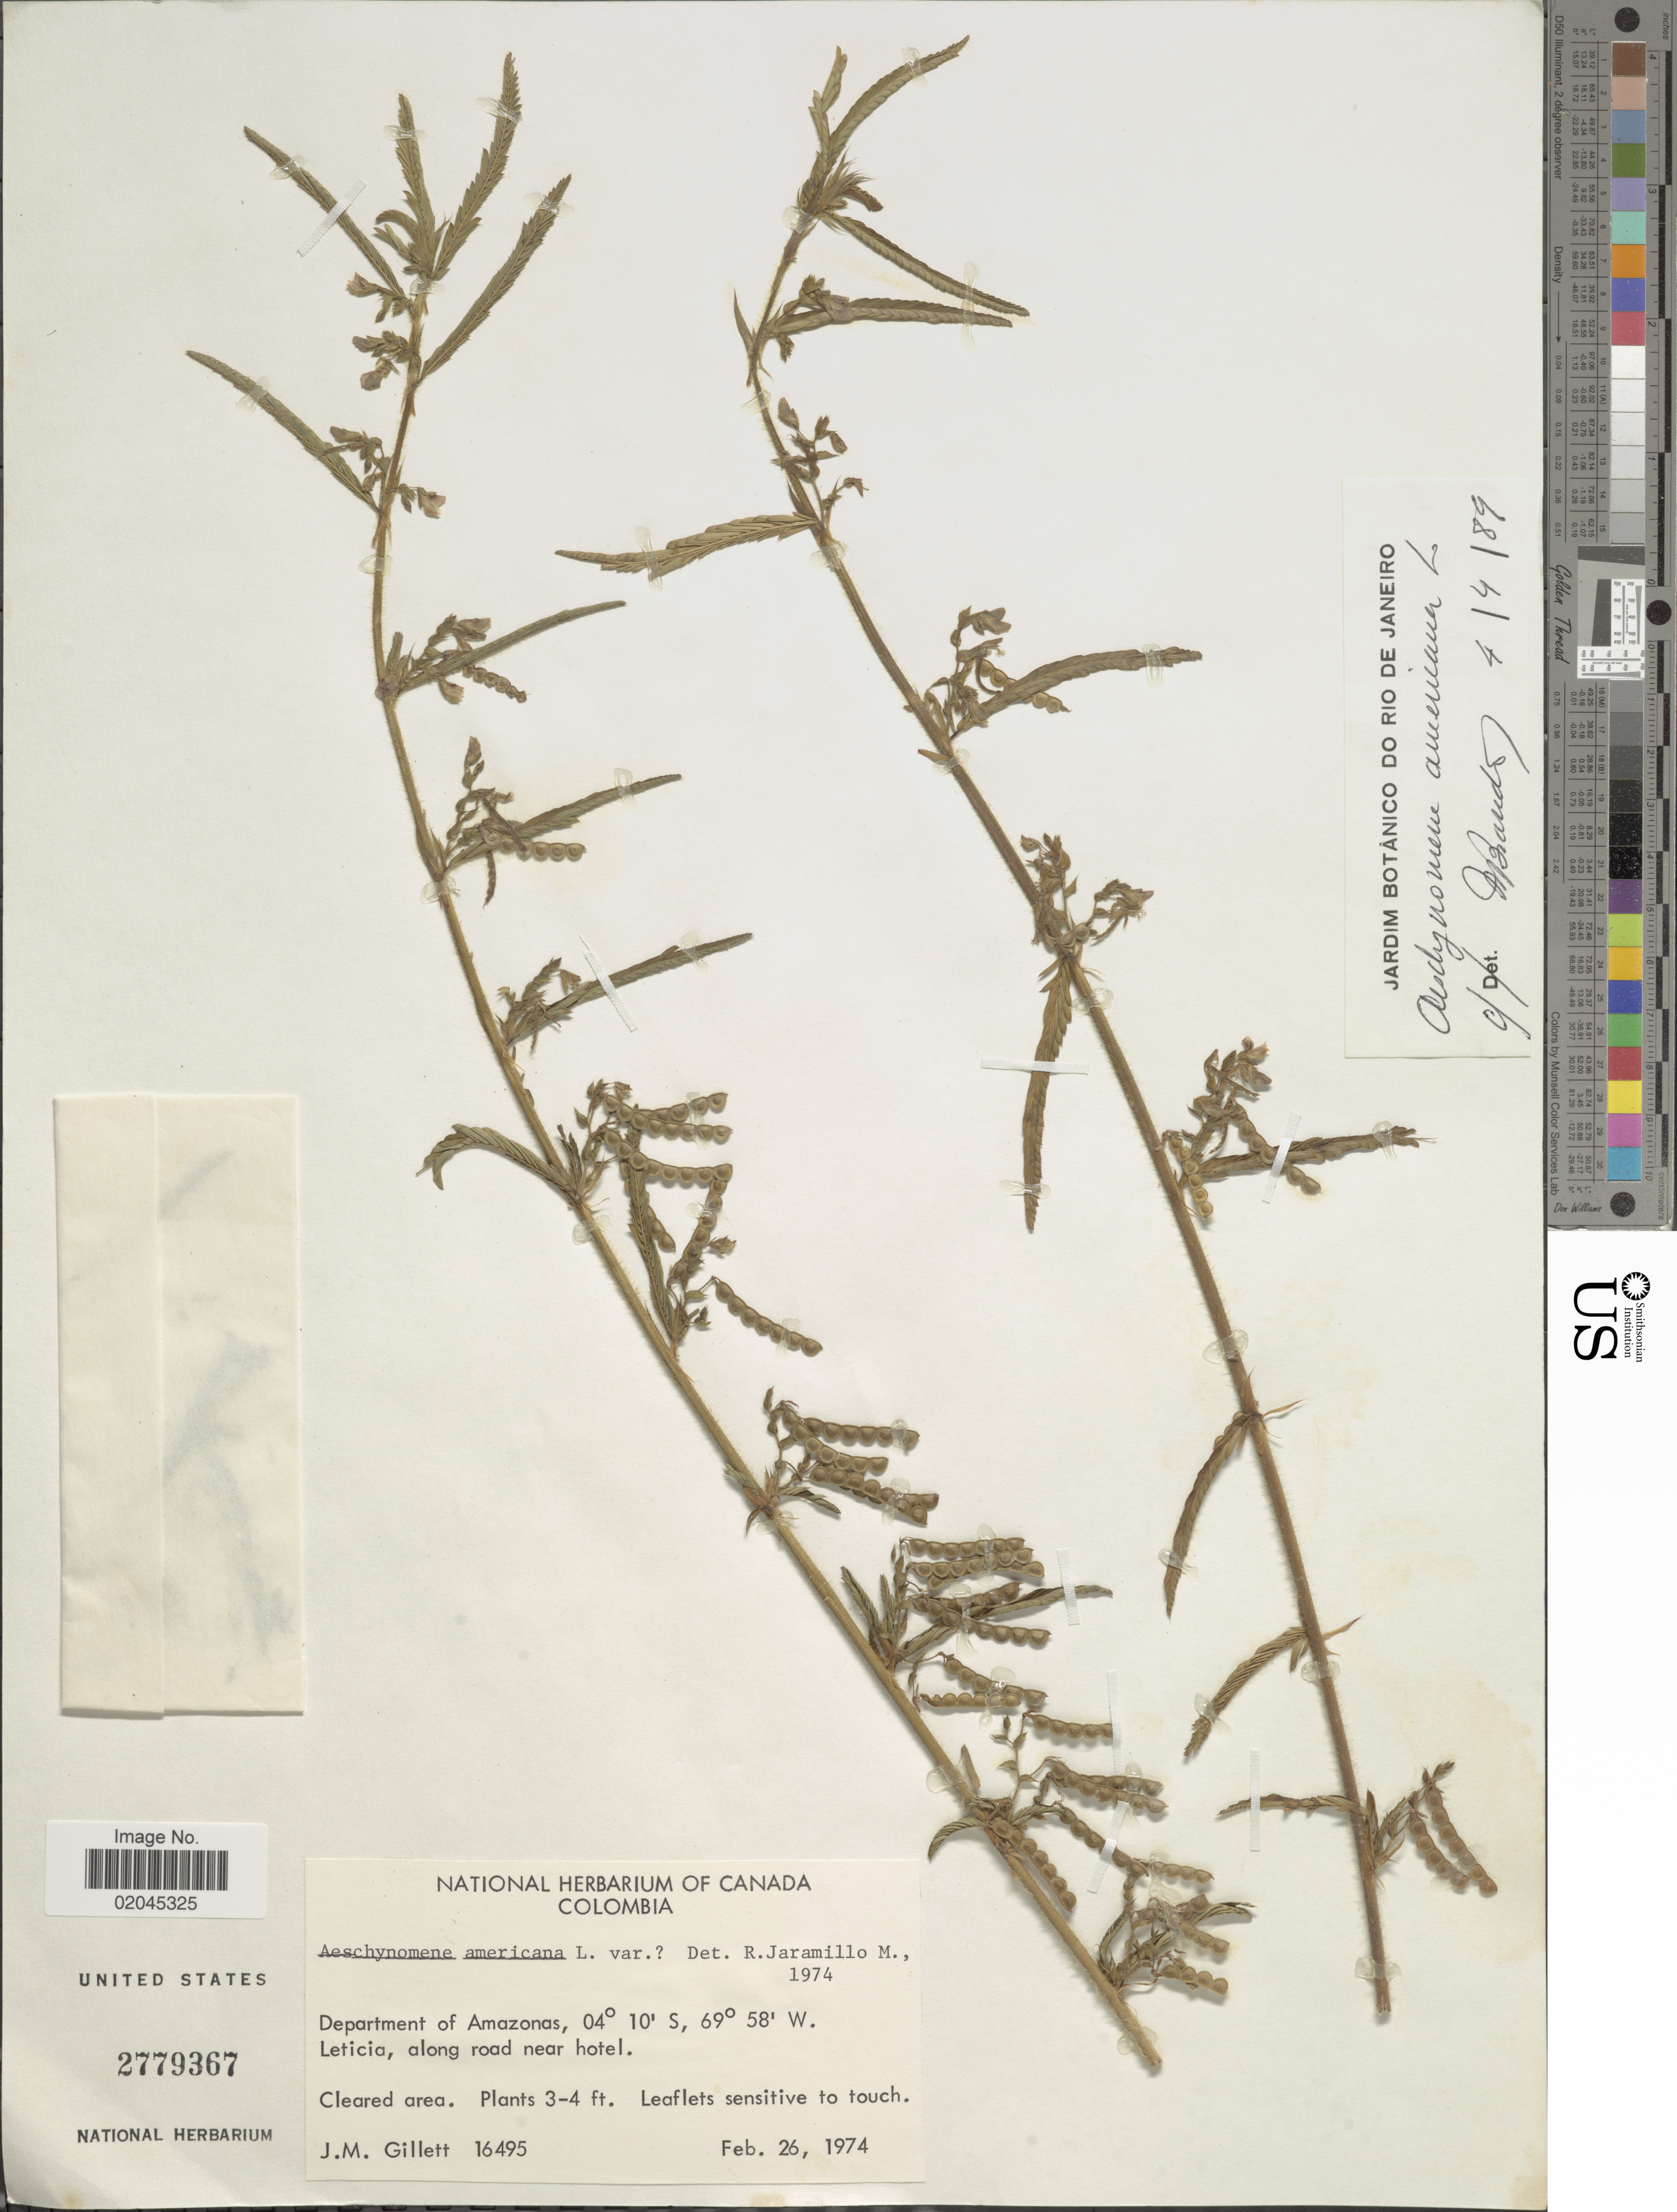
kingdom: Plantae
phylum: Tracheophyta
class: Magnoliopsida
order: Fabales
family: Fabaceae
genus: Aeschynomene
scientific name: Aeschynomene americana var. americana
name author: L.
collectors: J. M. Gillett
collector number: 16495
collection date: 1974-02-26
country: Colombia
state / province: Amazônas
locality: Department of Amazonas, Leticia, along road near hotel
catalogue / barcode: US 2779367